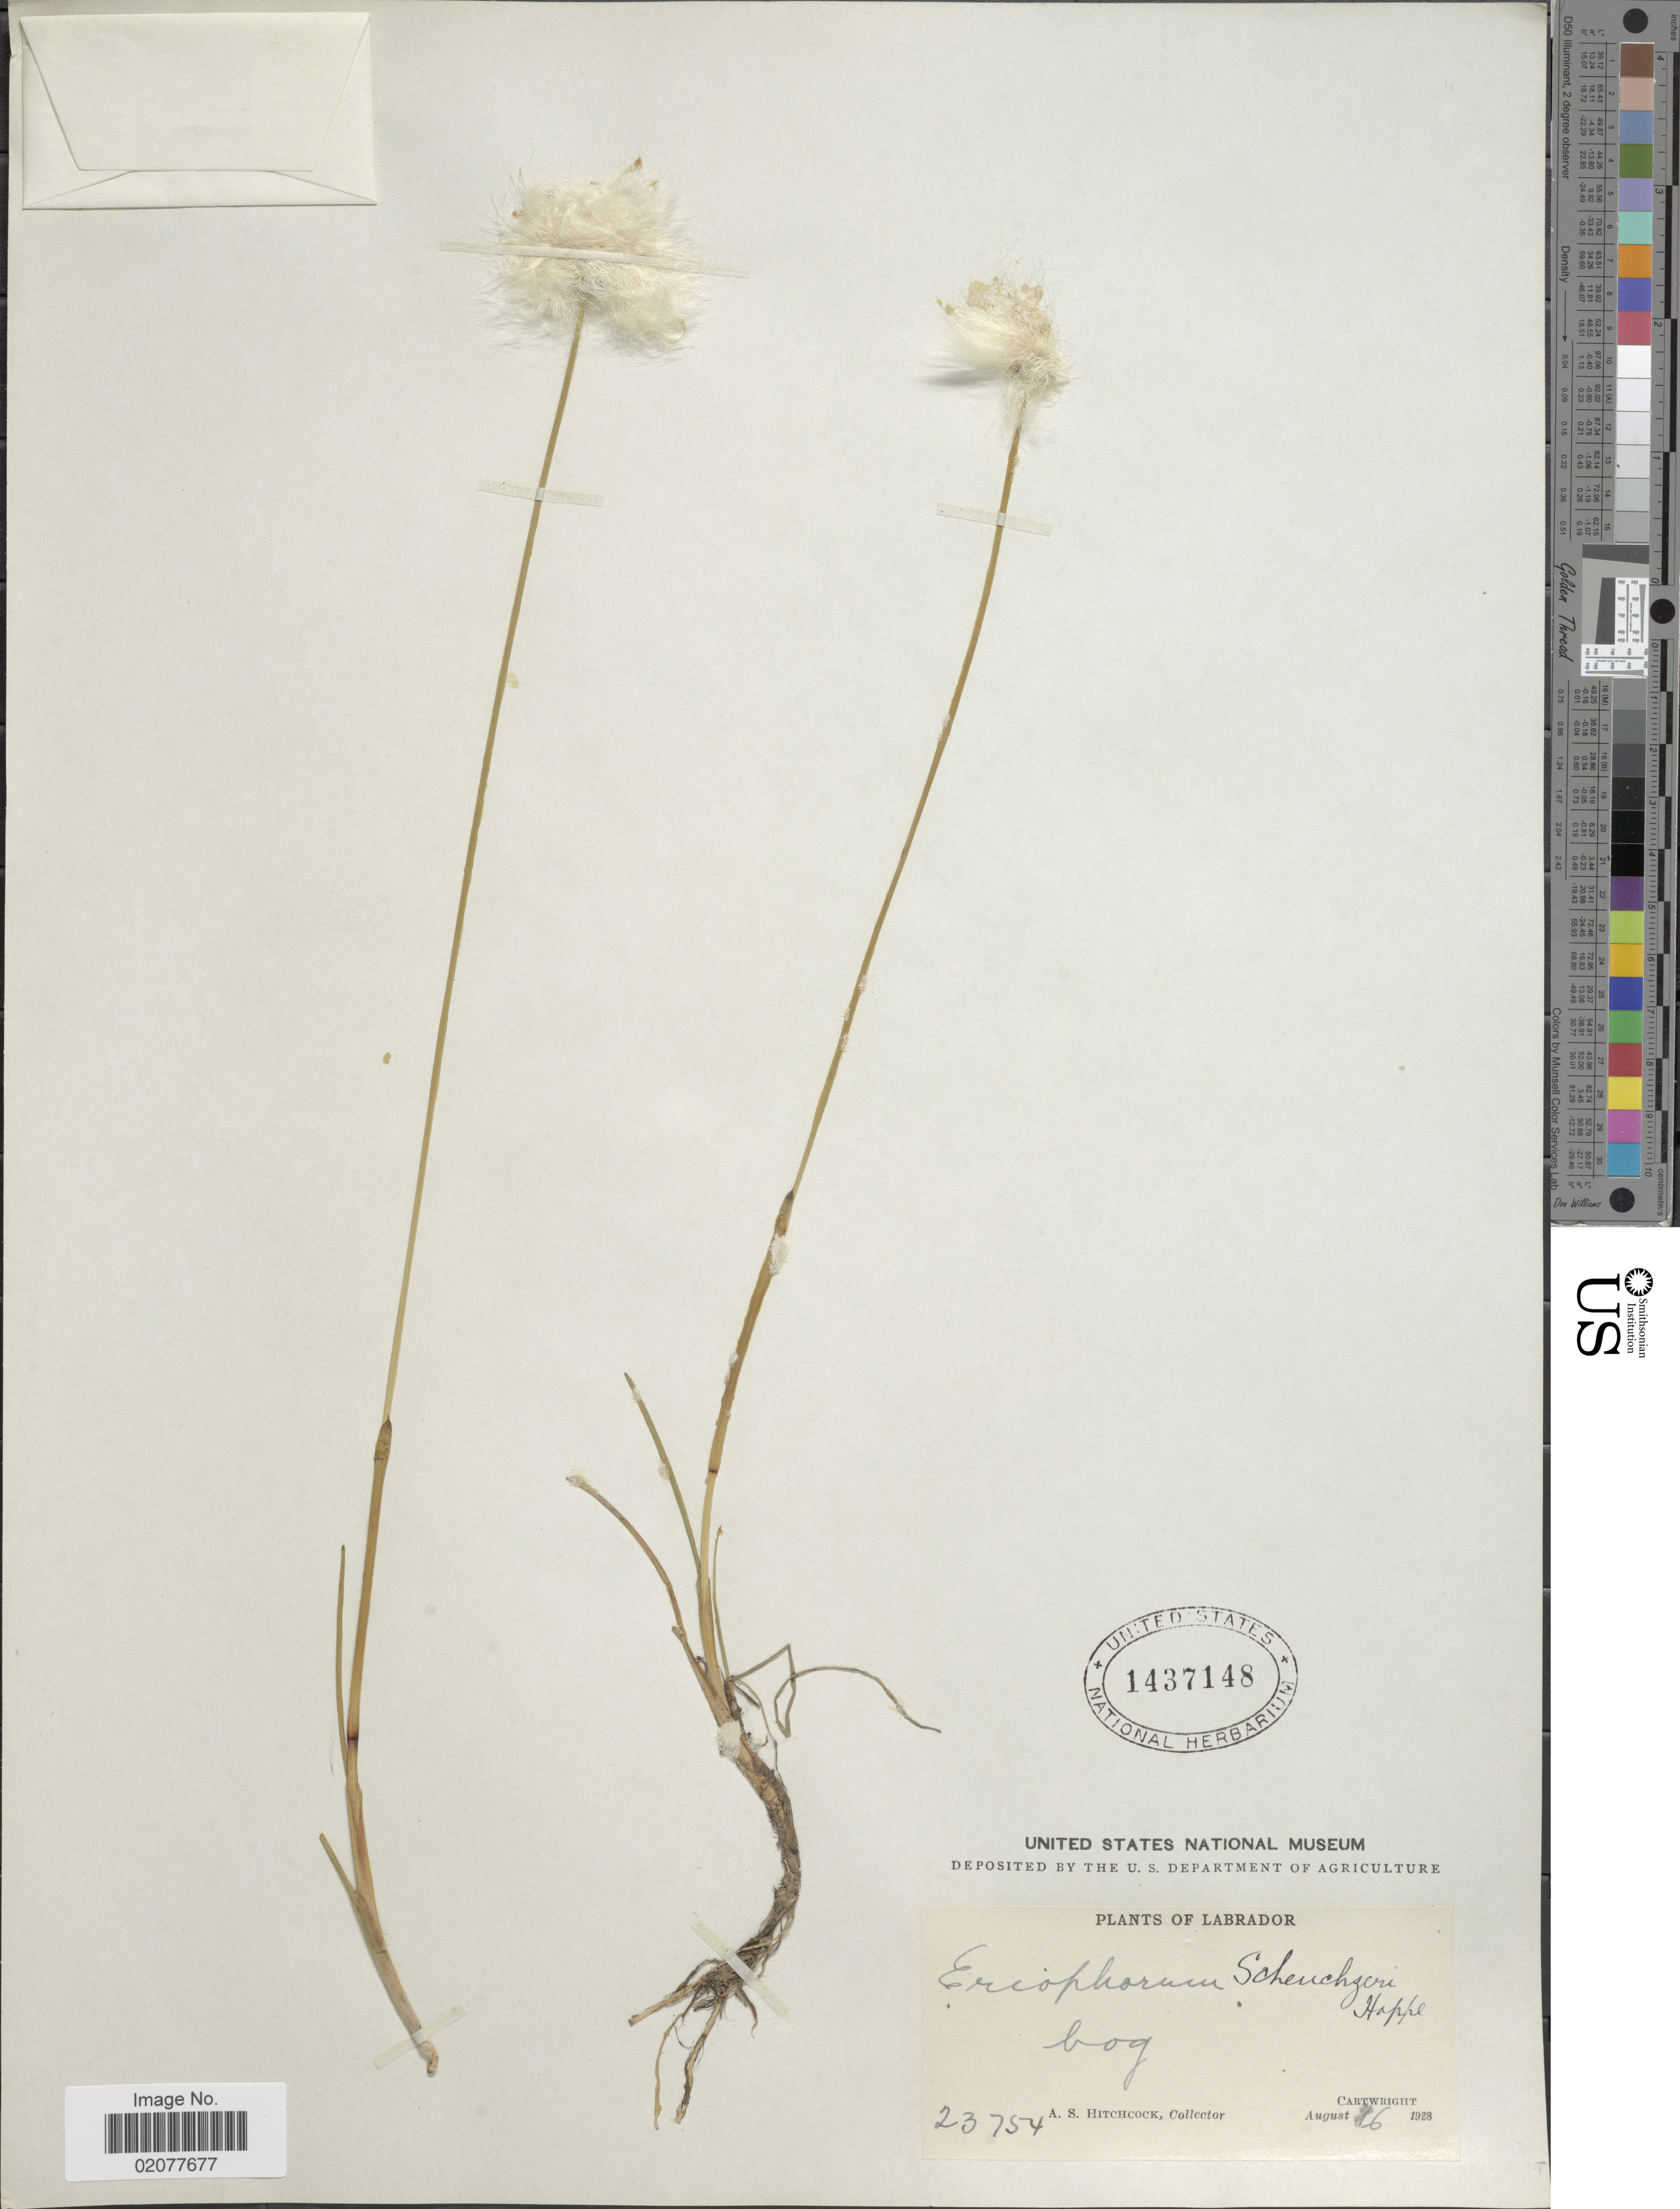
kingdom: Plantae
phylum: Tracheophyta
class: Liliopsida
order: Poales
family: Cyperaceae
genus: Eriophorum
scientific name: Eriophorum scheuchzeri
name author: Hoppe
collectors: A. S. Hitchcock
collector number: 23754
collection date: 1928-08-26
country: Canada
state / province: Newfoundland and Labrador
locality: Labrador. Cartwright.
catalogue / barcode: US 1437148